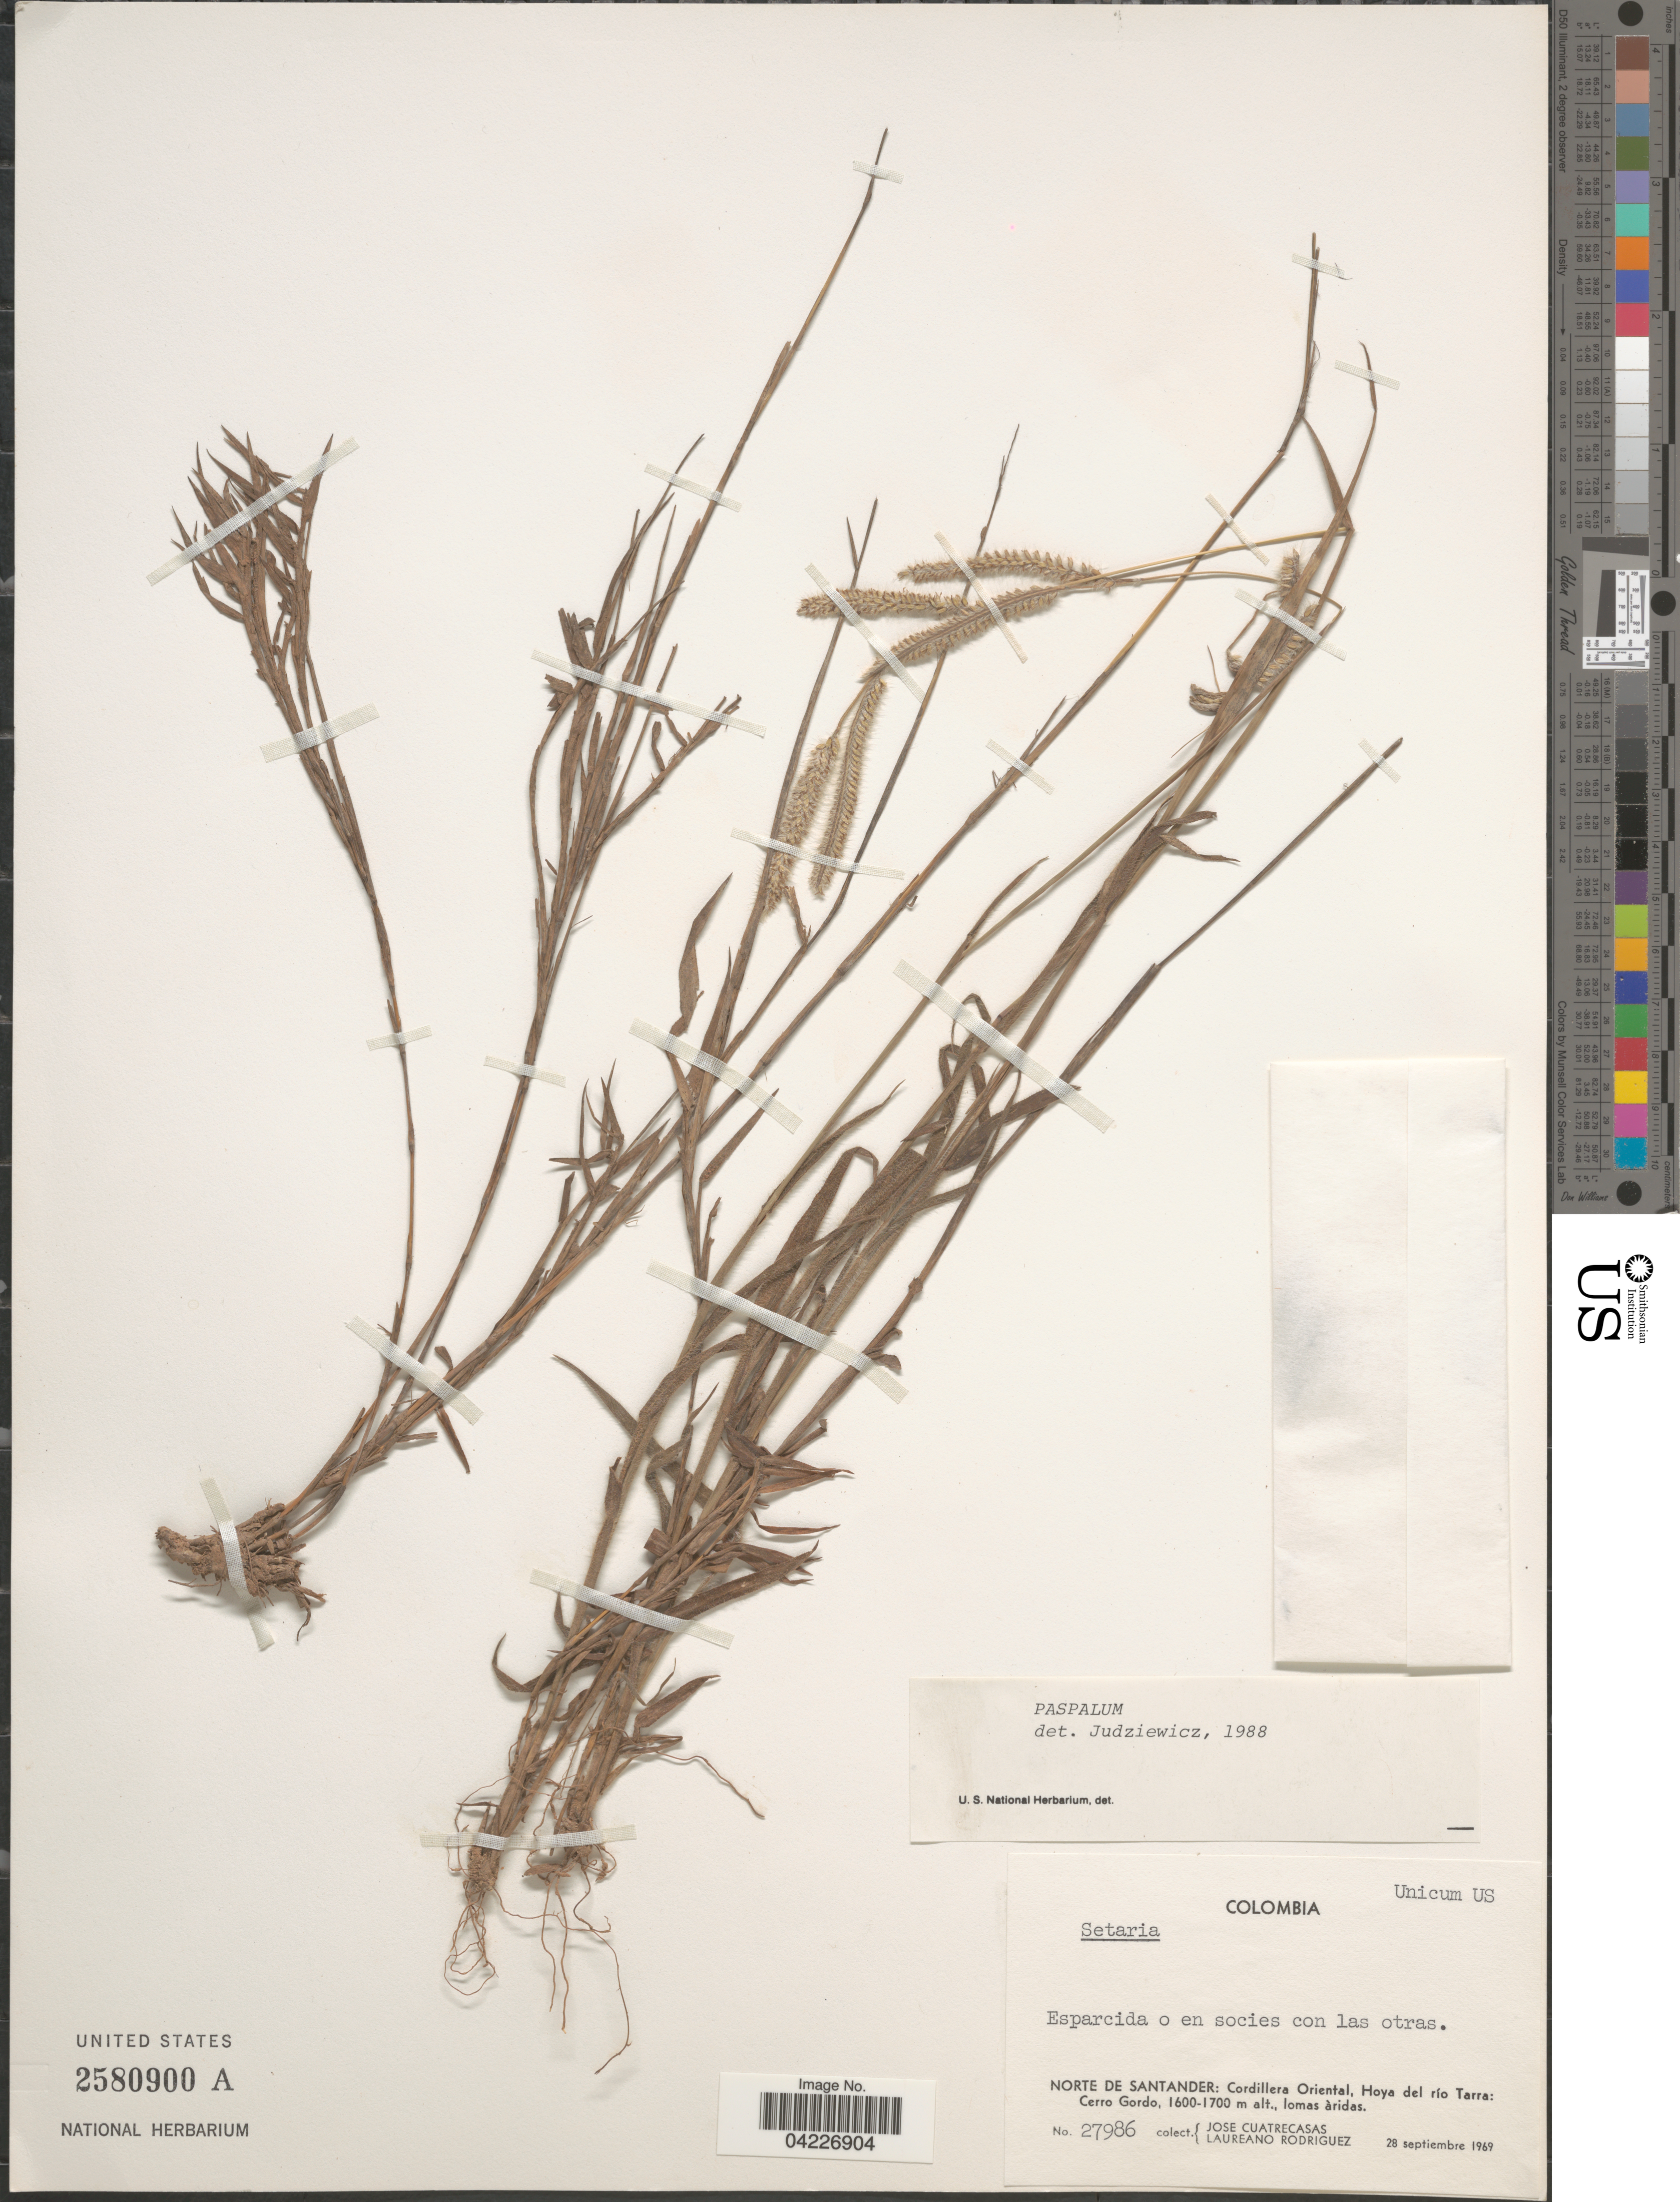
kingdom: Plantae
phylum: Tracheophyta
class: Liliopsida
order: Poales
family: Poaceae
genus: Paspalum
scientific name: Paspalum sp.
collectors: J. Cuatrecasas & L. Rodriguez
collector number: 27986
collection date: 1969-09-28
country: Colombia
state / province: Norte de Santander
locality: Esparcida o en socies con las otras. Cordillera Oriental, Hoya del río Tarra: Cerro Gordo.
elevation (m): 1600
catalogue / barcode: US 2580900A